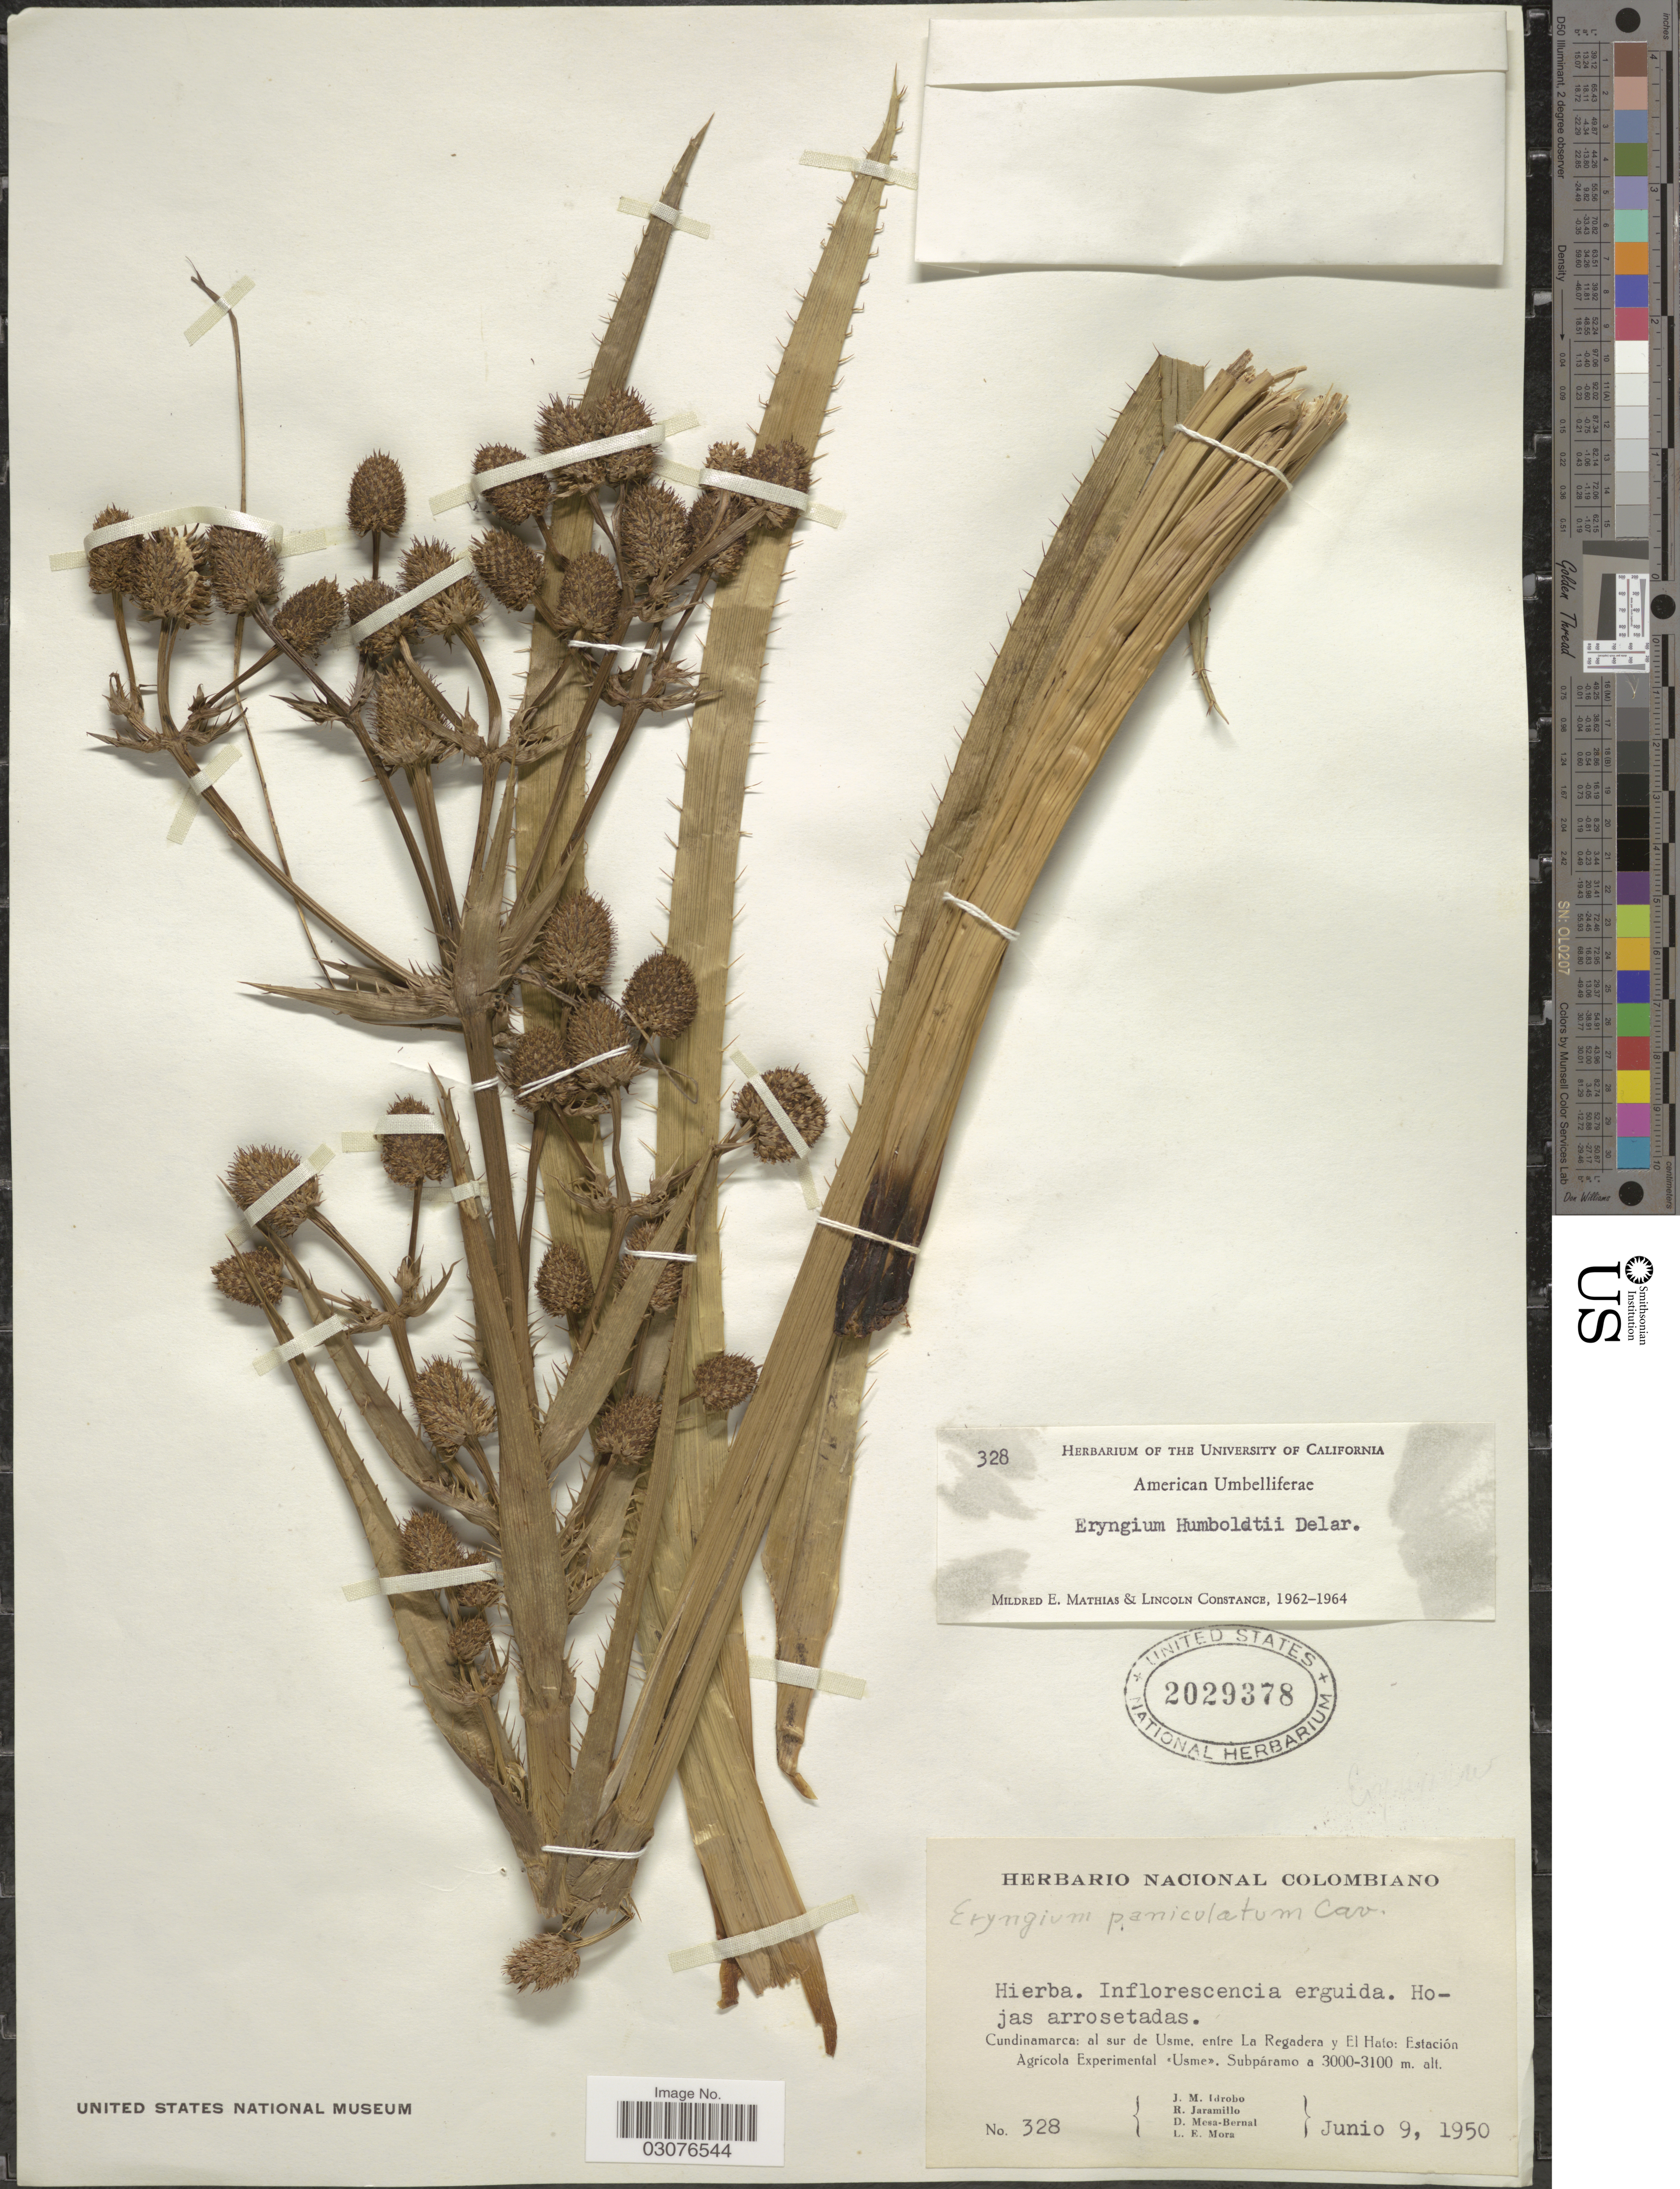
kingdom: Plantae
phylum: Tracheophyta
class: Magnoliopsida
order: Apiales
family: Apiaceae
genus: Eryngium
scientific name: Eryngium humboldtii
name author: F. Delaroche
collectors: J. M. Idrobo, R. Jaramillo, D. Mesa-Bernal & L. Mora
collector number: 328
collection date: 1950-06-09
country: Colombia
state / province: Cundinamarca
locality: Al sur de Usme, entre La Regadera y El Hato: Estación Agricola Experimental <<Usme>>.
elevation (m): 3000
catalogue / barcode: US 2029378